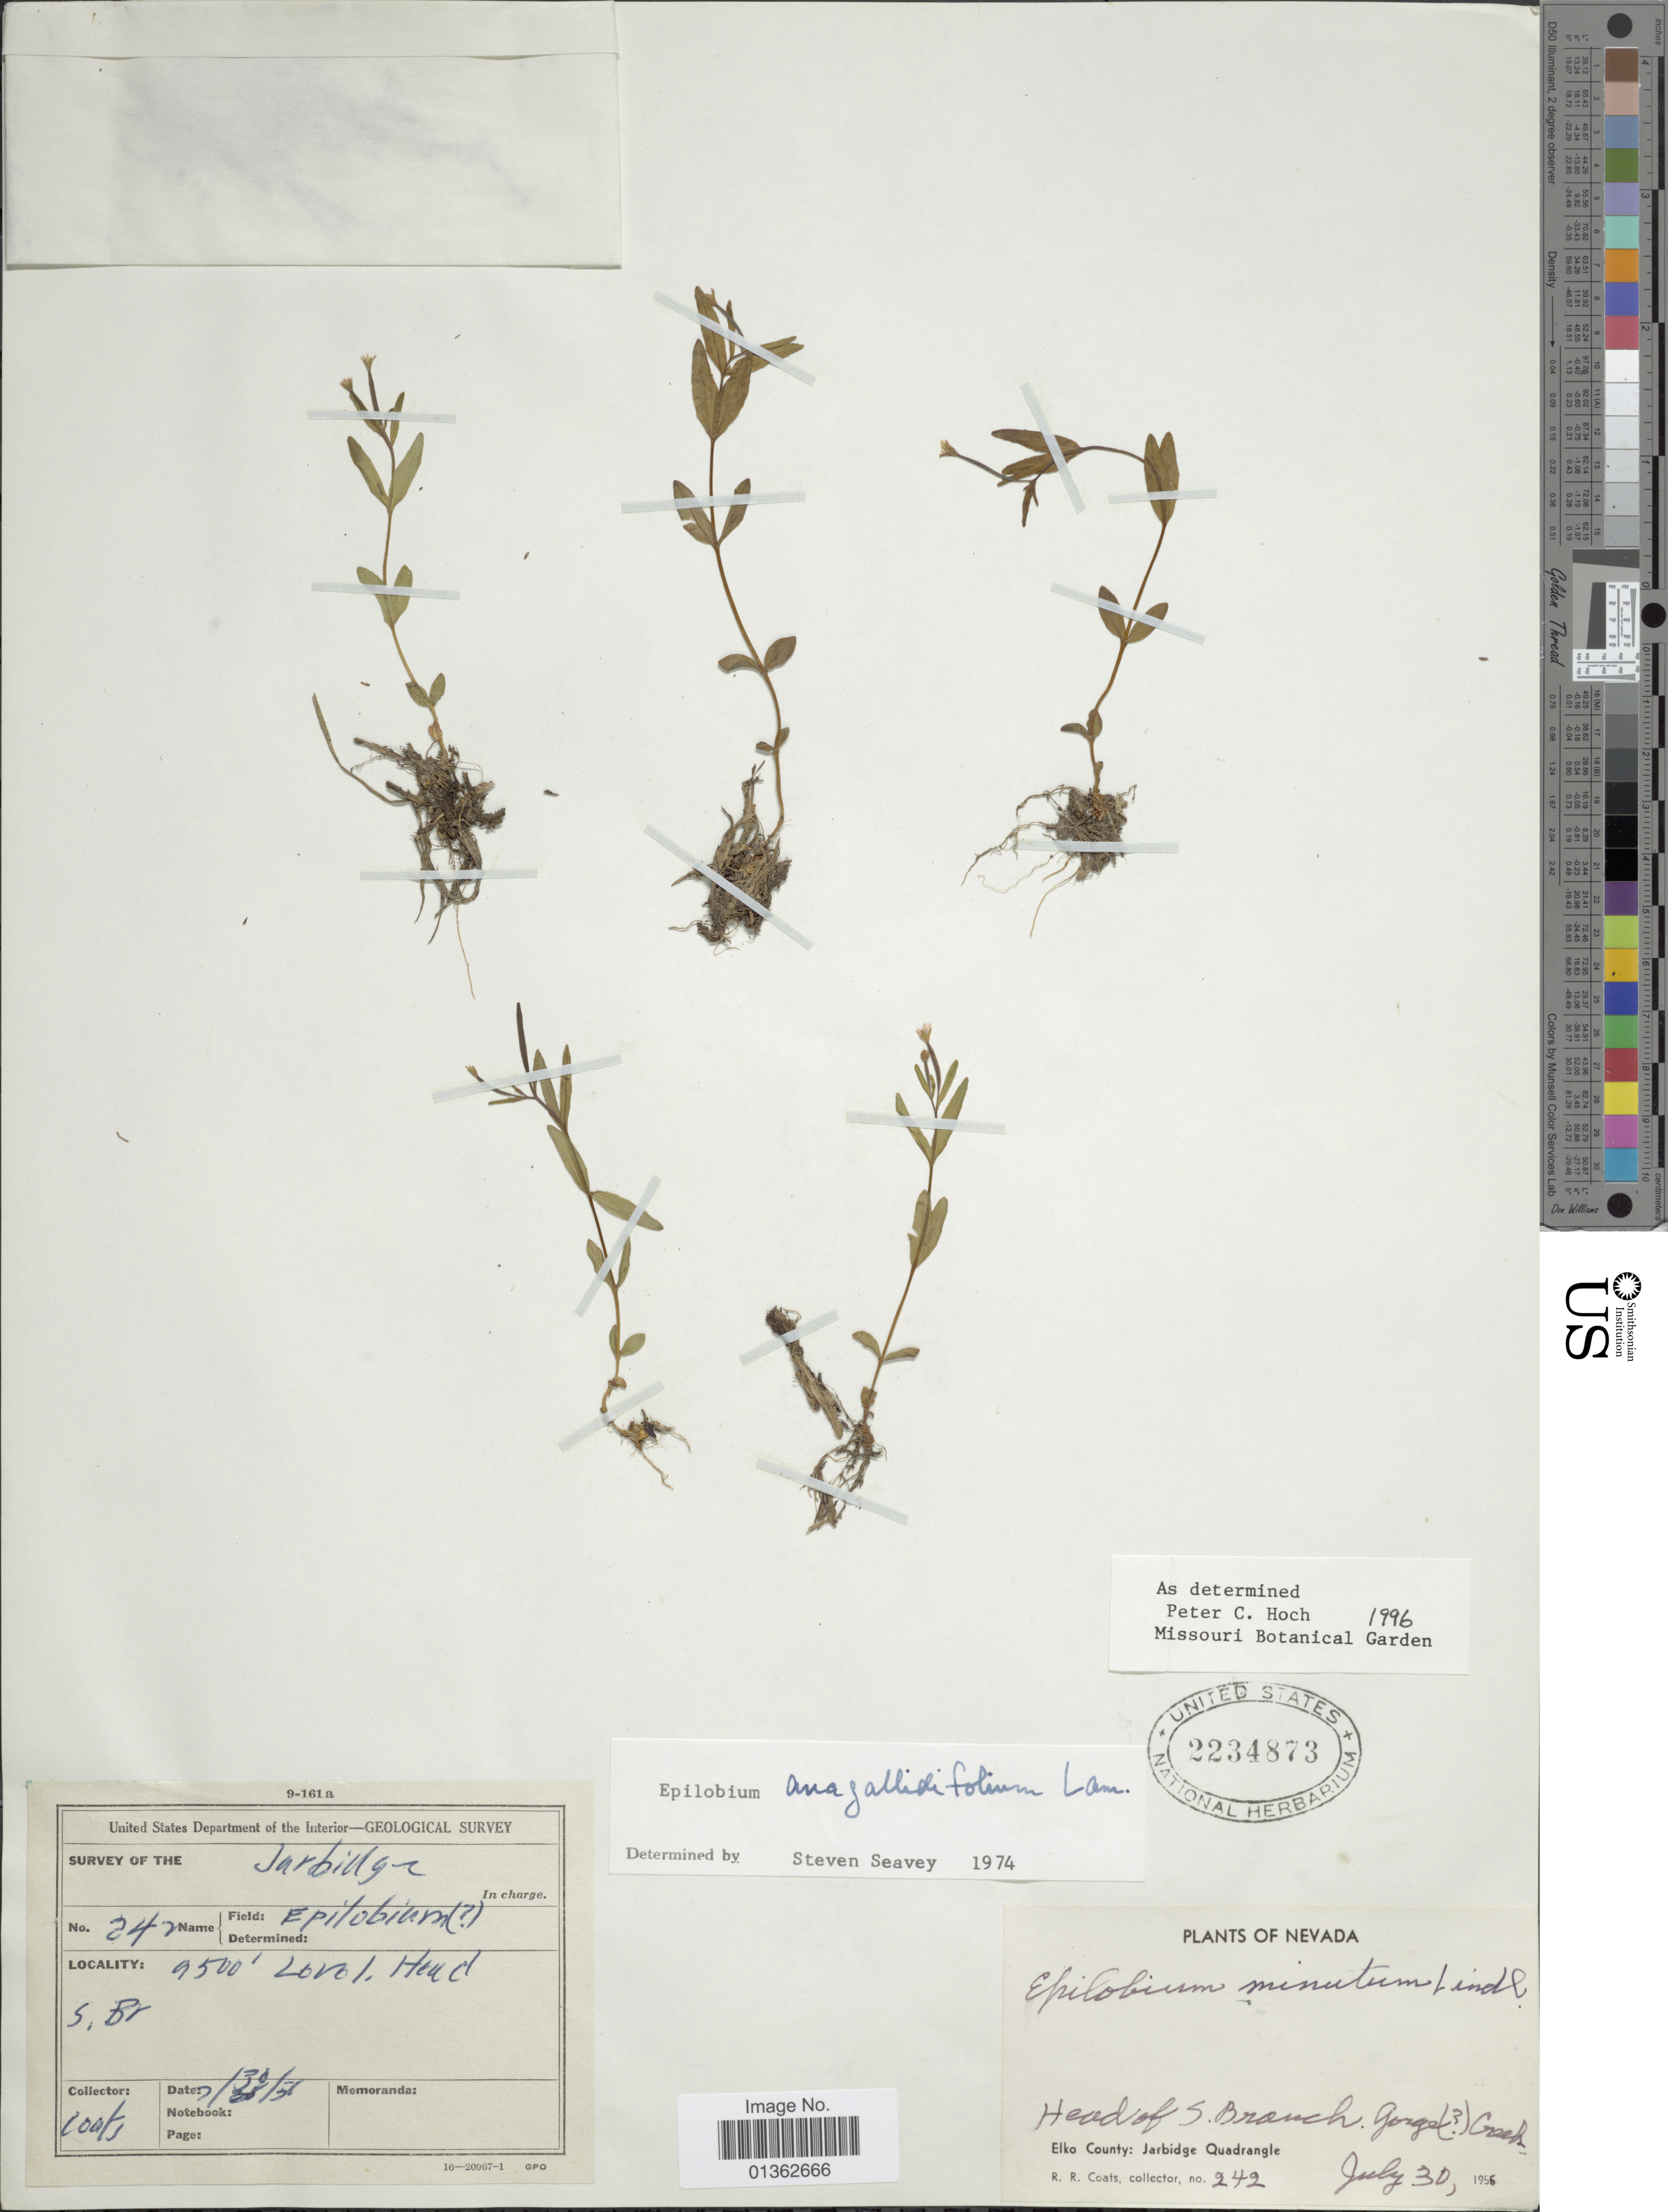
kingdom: Plantae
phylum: Tracheophyta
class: Magnoliopsida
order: Myrtales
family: Onagraceae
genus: Epilobium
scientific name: Epilobium anagallidifolium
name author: Lam.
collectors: R. Coats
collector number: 242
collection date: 1956-07-30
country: United States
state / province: Nevada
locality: Head of S. Branch Gorget Creek. Elko County: Jarbidge Quadrangle.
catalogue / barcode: US 2234873